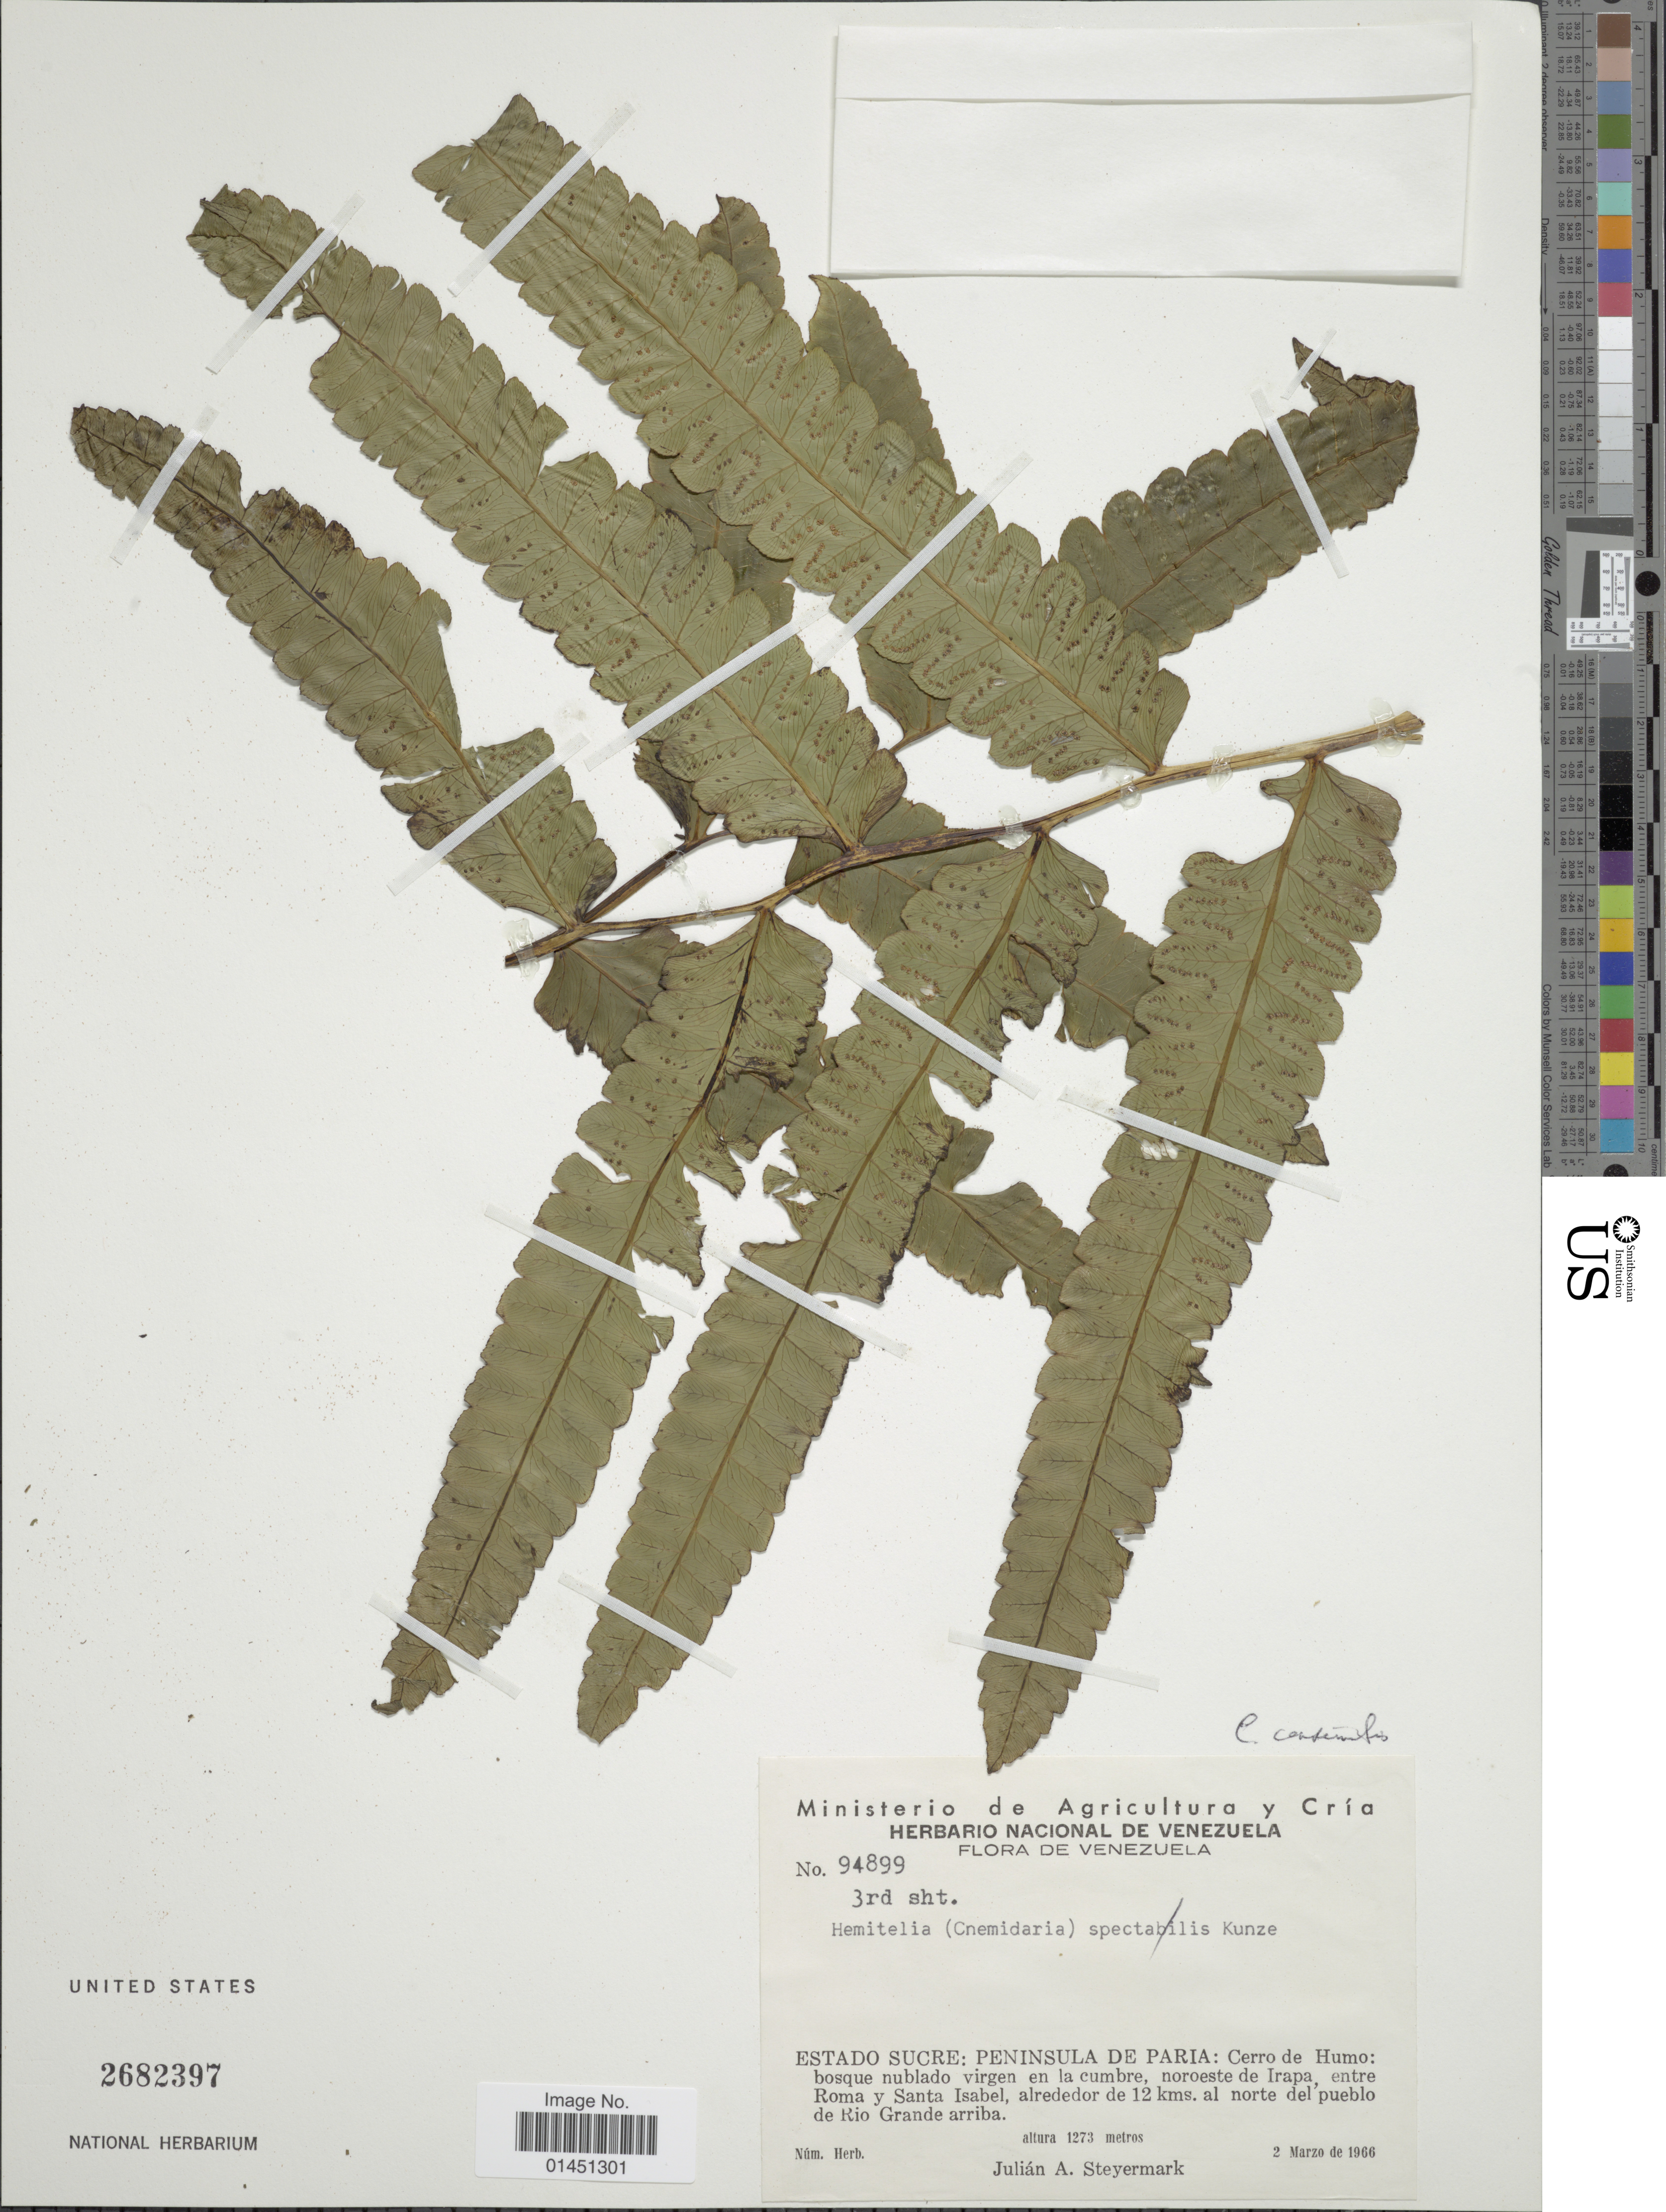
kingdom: Plantae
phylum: Tracheophyta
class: Polypodiopsida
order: Cyatheales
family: Cyatheaceae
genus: Cyathea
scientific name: Cyathea consimilis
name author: (Stolze) Lehnert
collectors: J. Steyermark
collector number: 94899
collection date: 1966-03-02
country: Venezuela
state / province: Sucre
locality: Peninsula de Paria: Cerro de HumoL bosque nublado virgen en la cumbre, noroeste de Irapa, entre Roma y Santa Isabel, alrededor de 12 kms. al norte del pueblo de Rio Grande arriba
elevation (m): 1273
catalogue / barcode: US 2682397